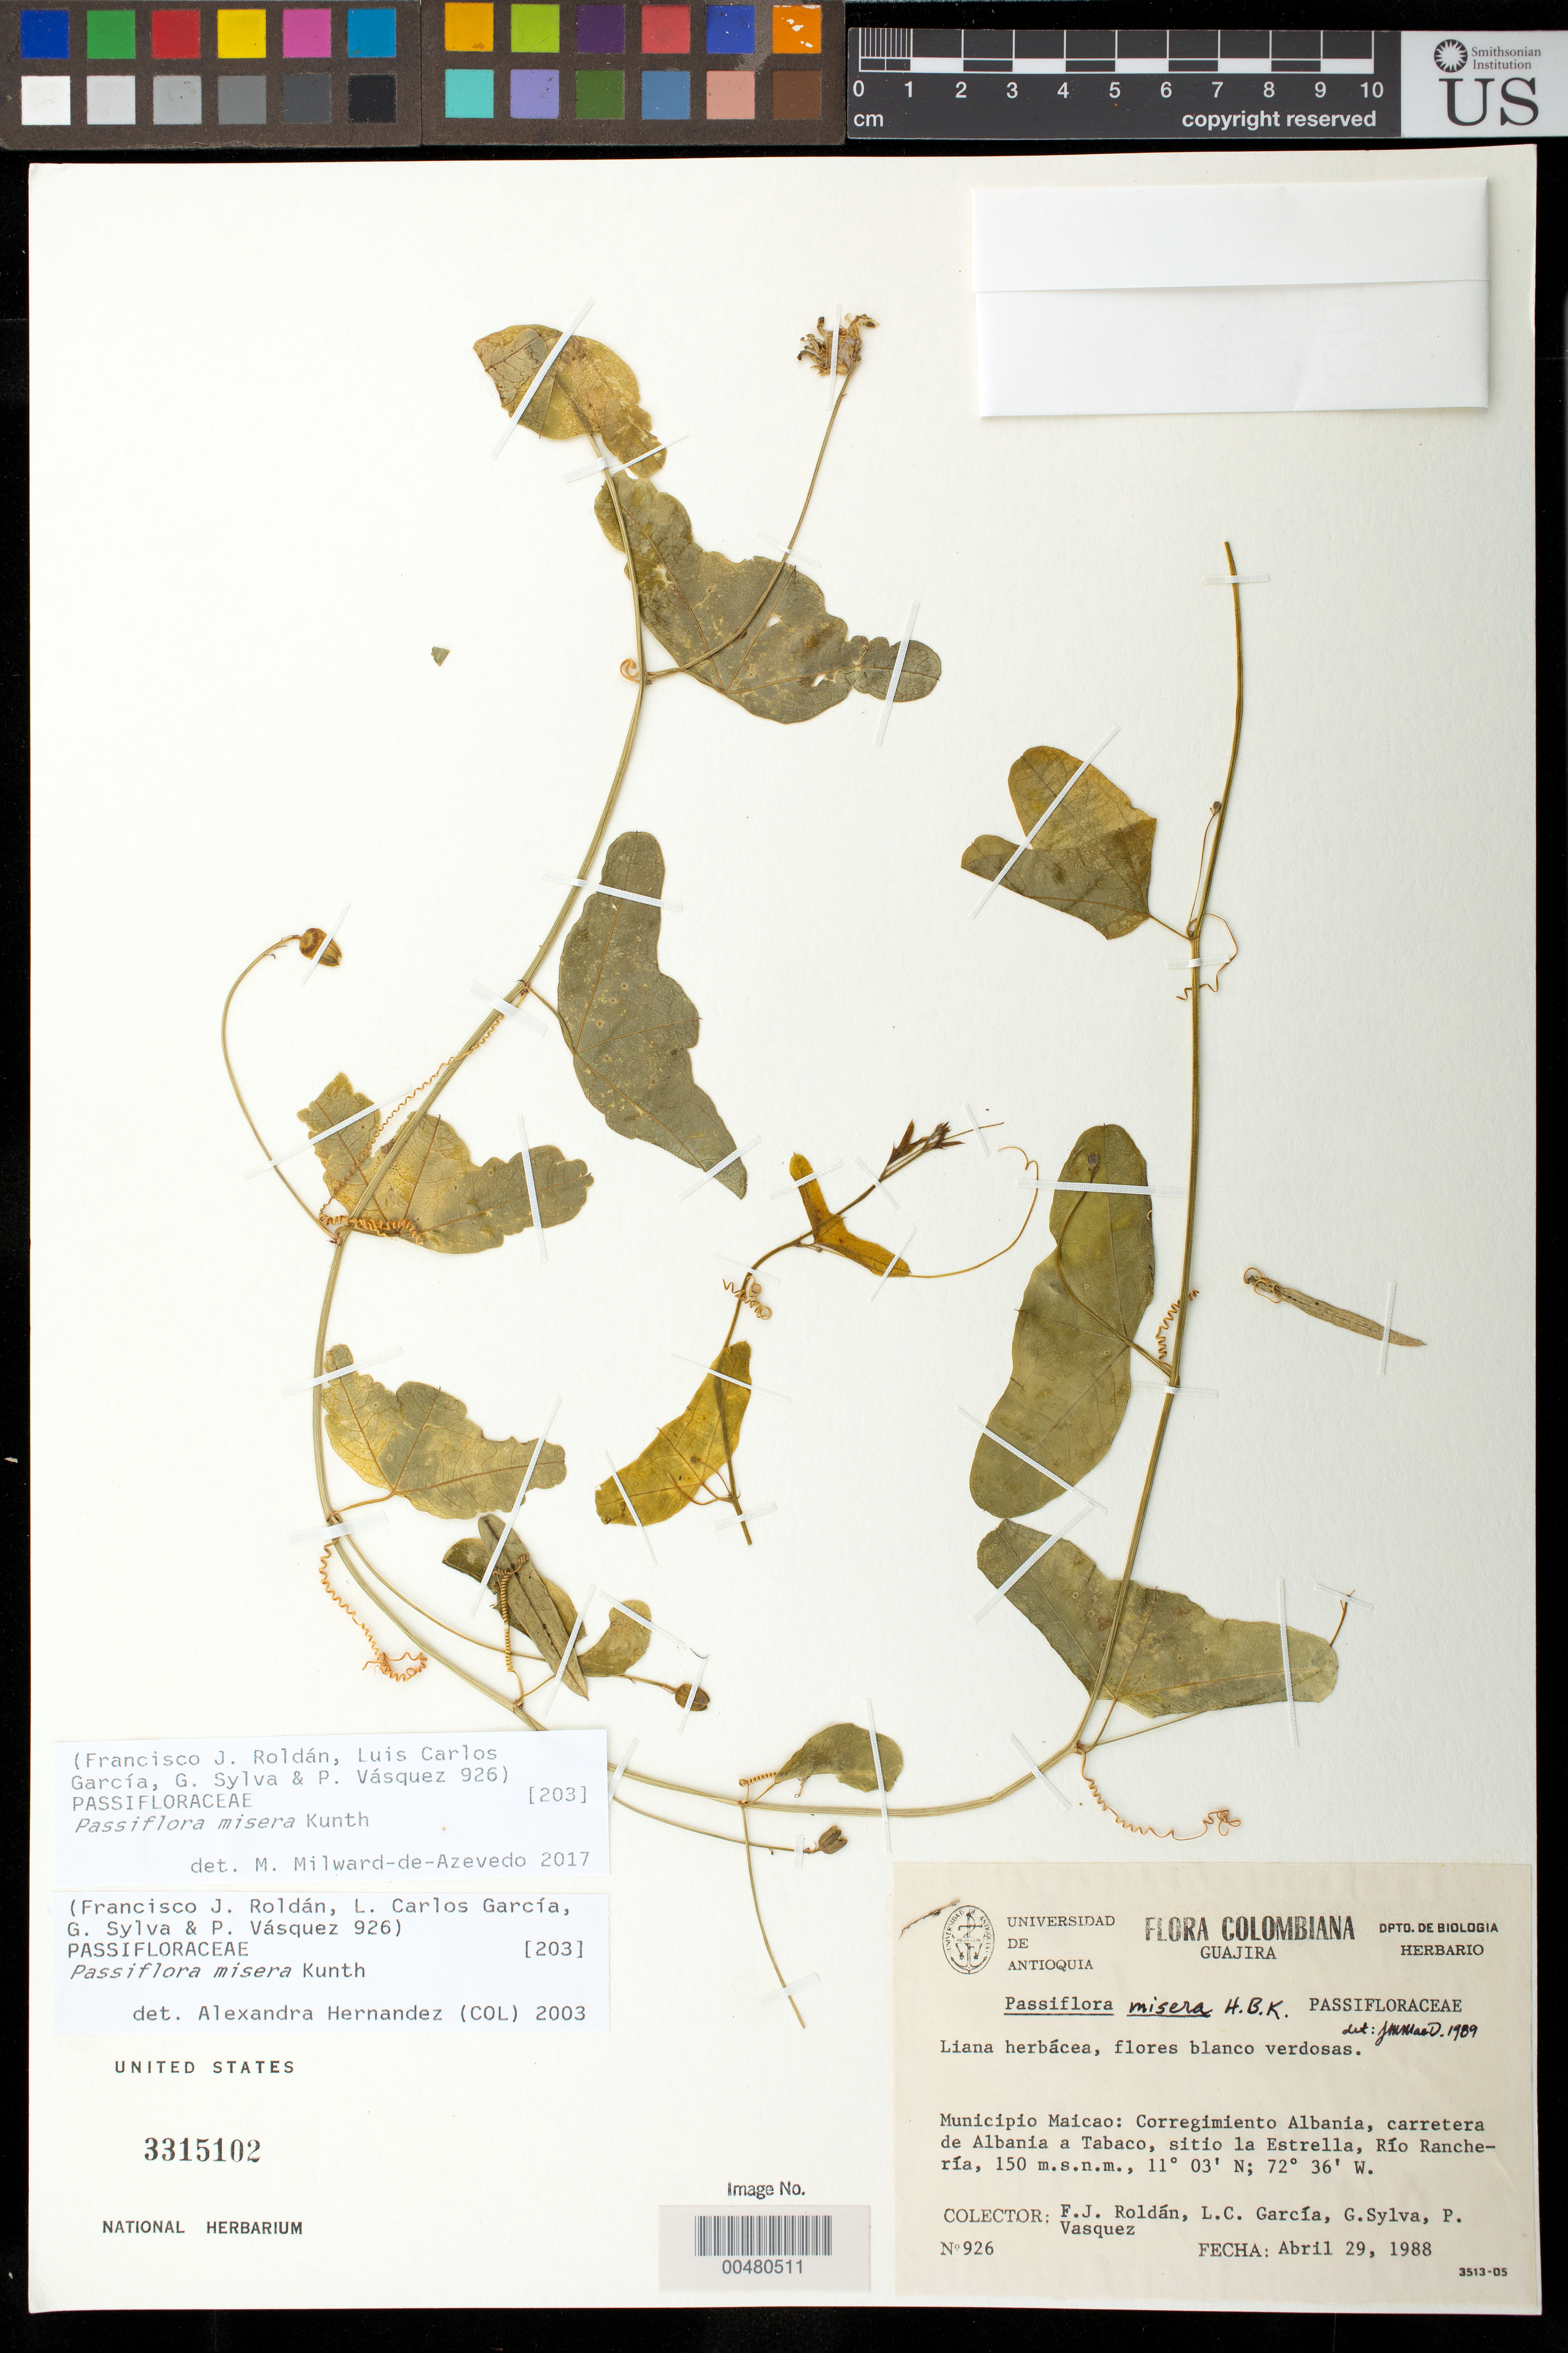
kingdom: Plantae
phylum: Tracheophyta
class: Magnoliopsida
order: Malpighiales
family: Passifloraceae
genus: Passiflora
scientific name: Passiflora misera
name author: Kunth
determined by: Azevedo, M. A. Milward de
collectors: F. J. Roldán, L. C. García, G. Sylva & P. Vásquez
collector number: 926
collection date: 1988-04-29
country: Colombia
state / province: La Guajira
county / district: Maicao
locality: Corregimiento Albania, Carretera de Albania a Tabaco, sitio la Estrella, Rio Rancheria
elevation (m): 150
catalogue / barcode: US 3315102